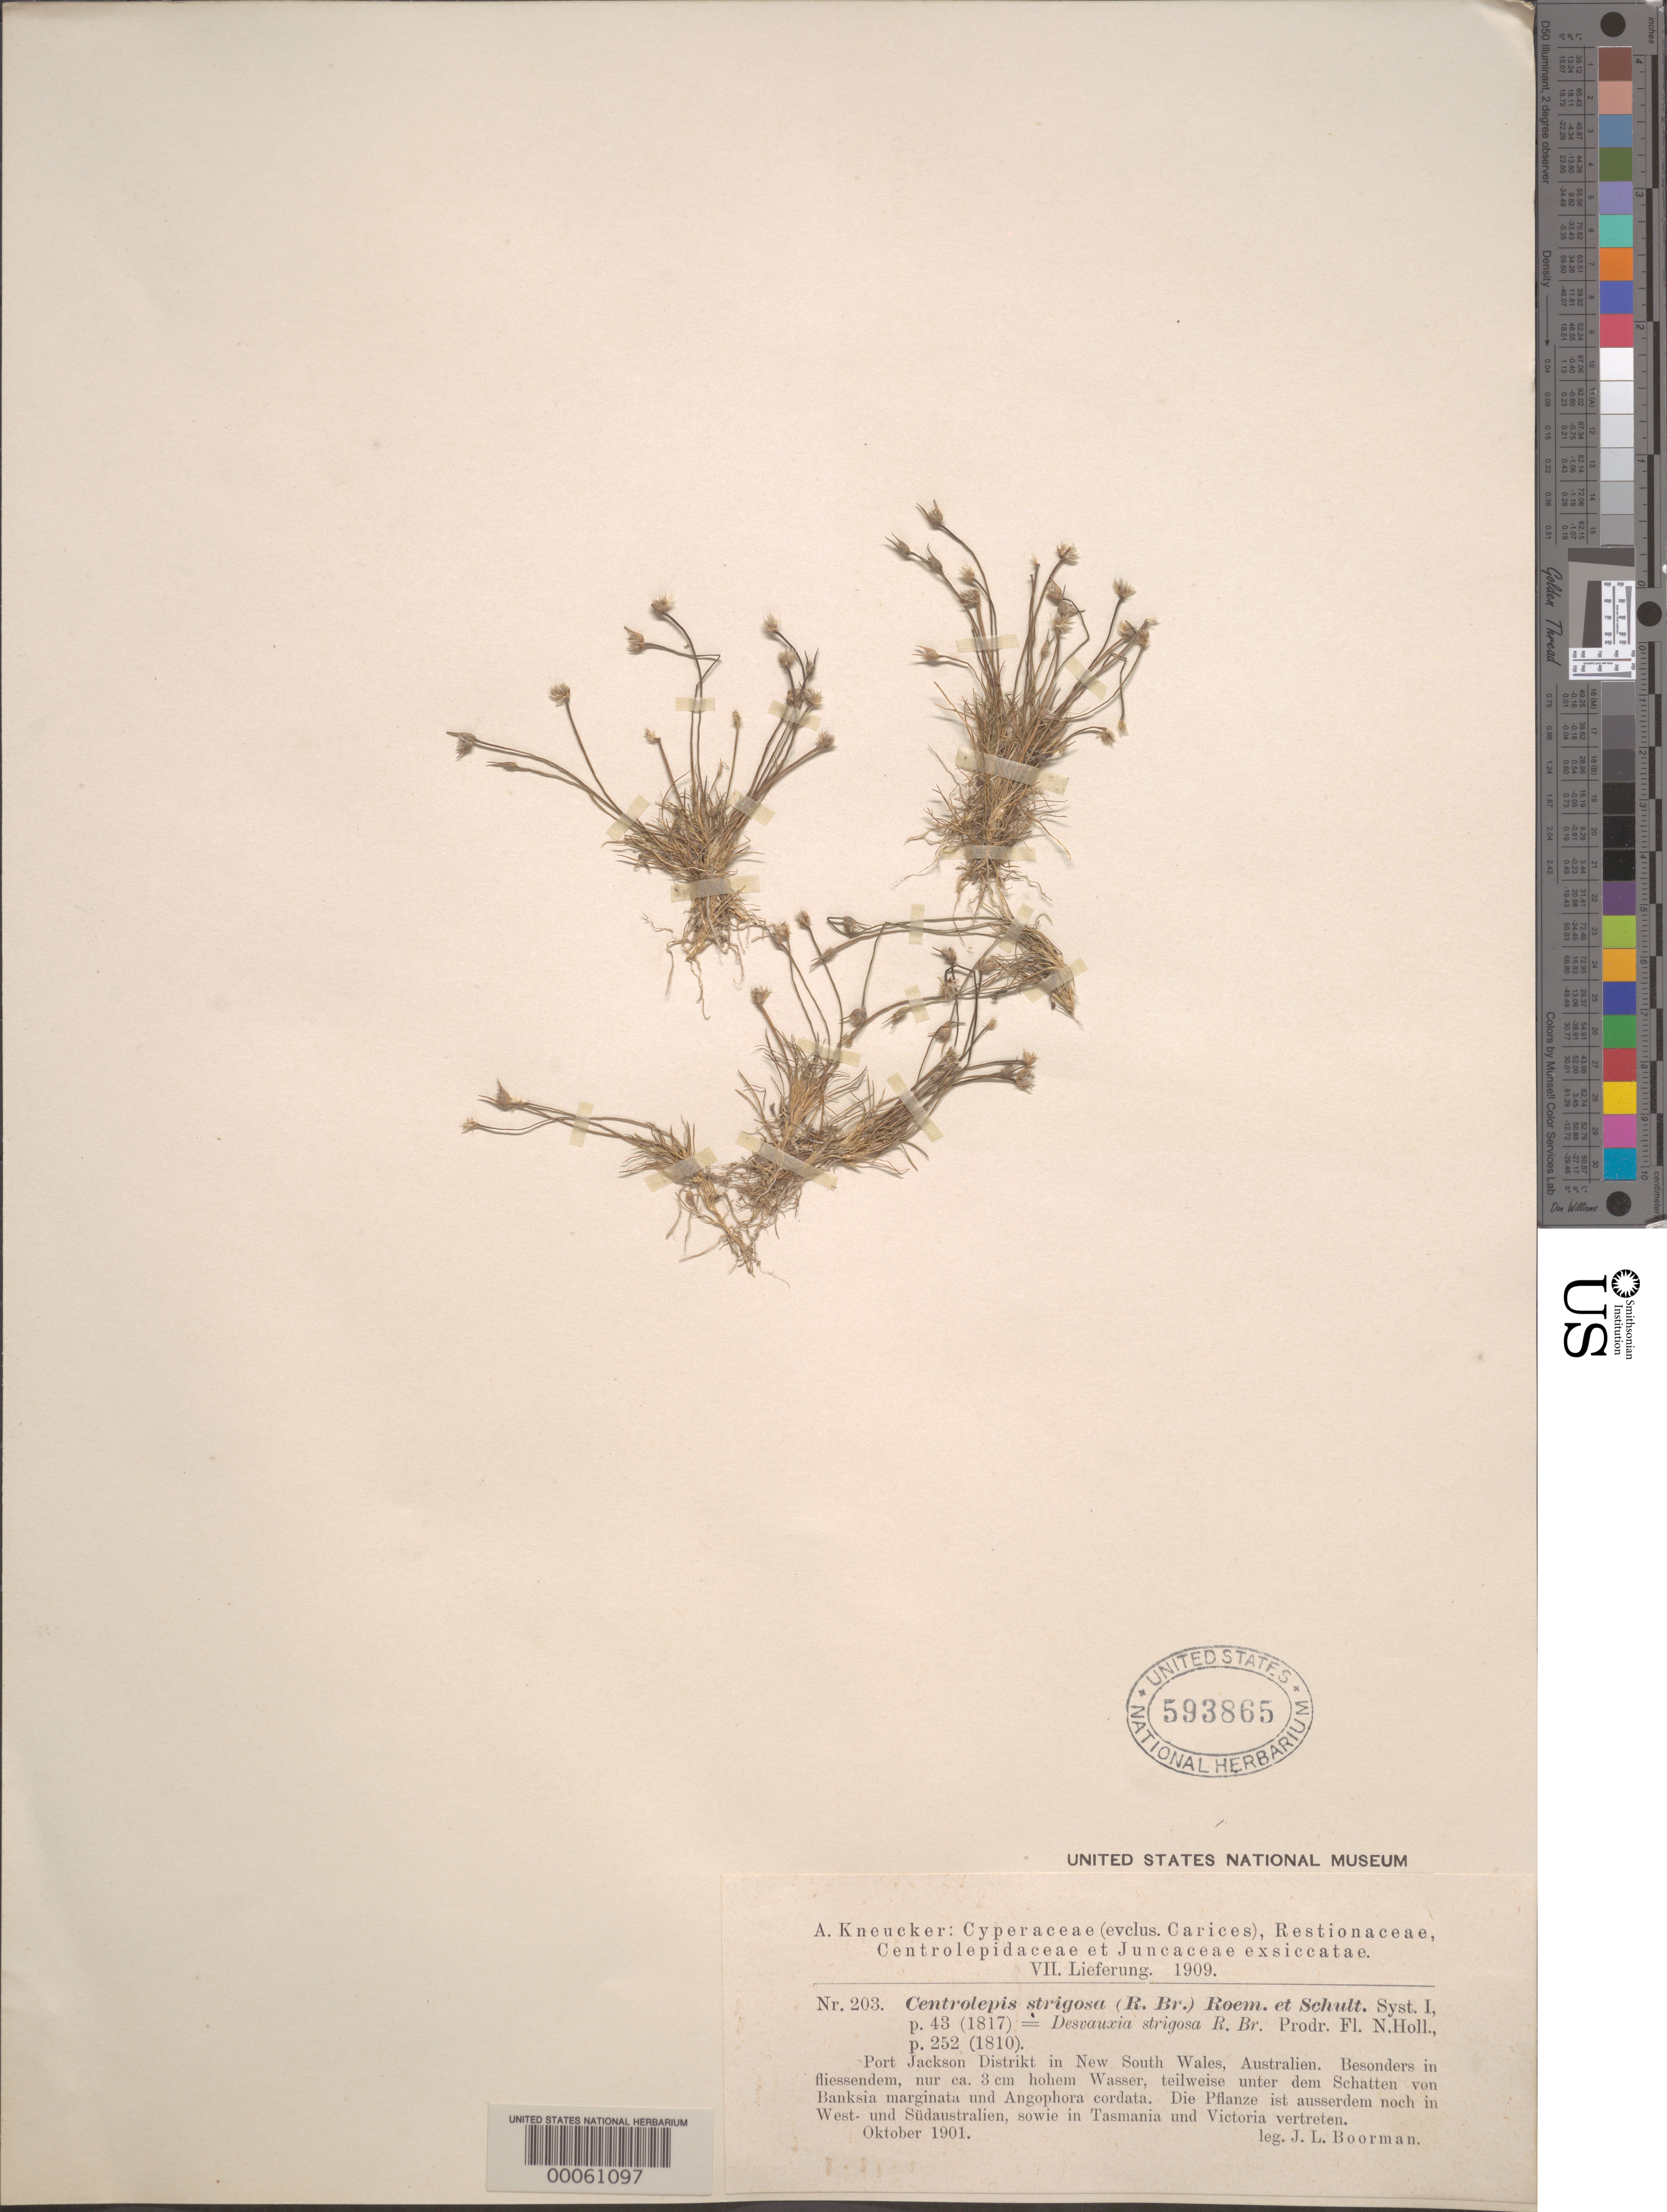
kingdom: Plantae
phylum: Tracheophyta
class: Liliopsida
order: Poales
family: Restionaceae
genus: Centrolepis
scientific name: Centrolepis strigosa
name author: (R. Br.) Roem. & Schult.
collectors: J. Boorman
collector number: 203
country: Australia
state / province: New South Wales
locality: Port jackson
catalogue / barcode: US 593865